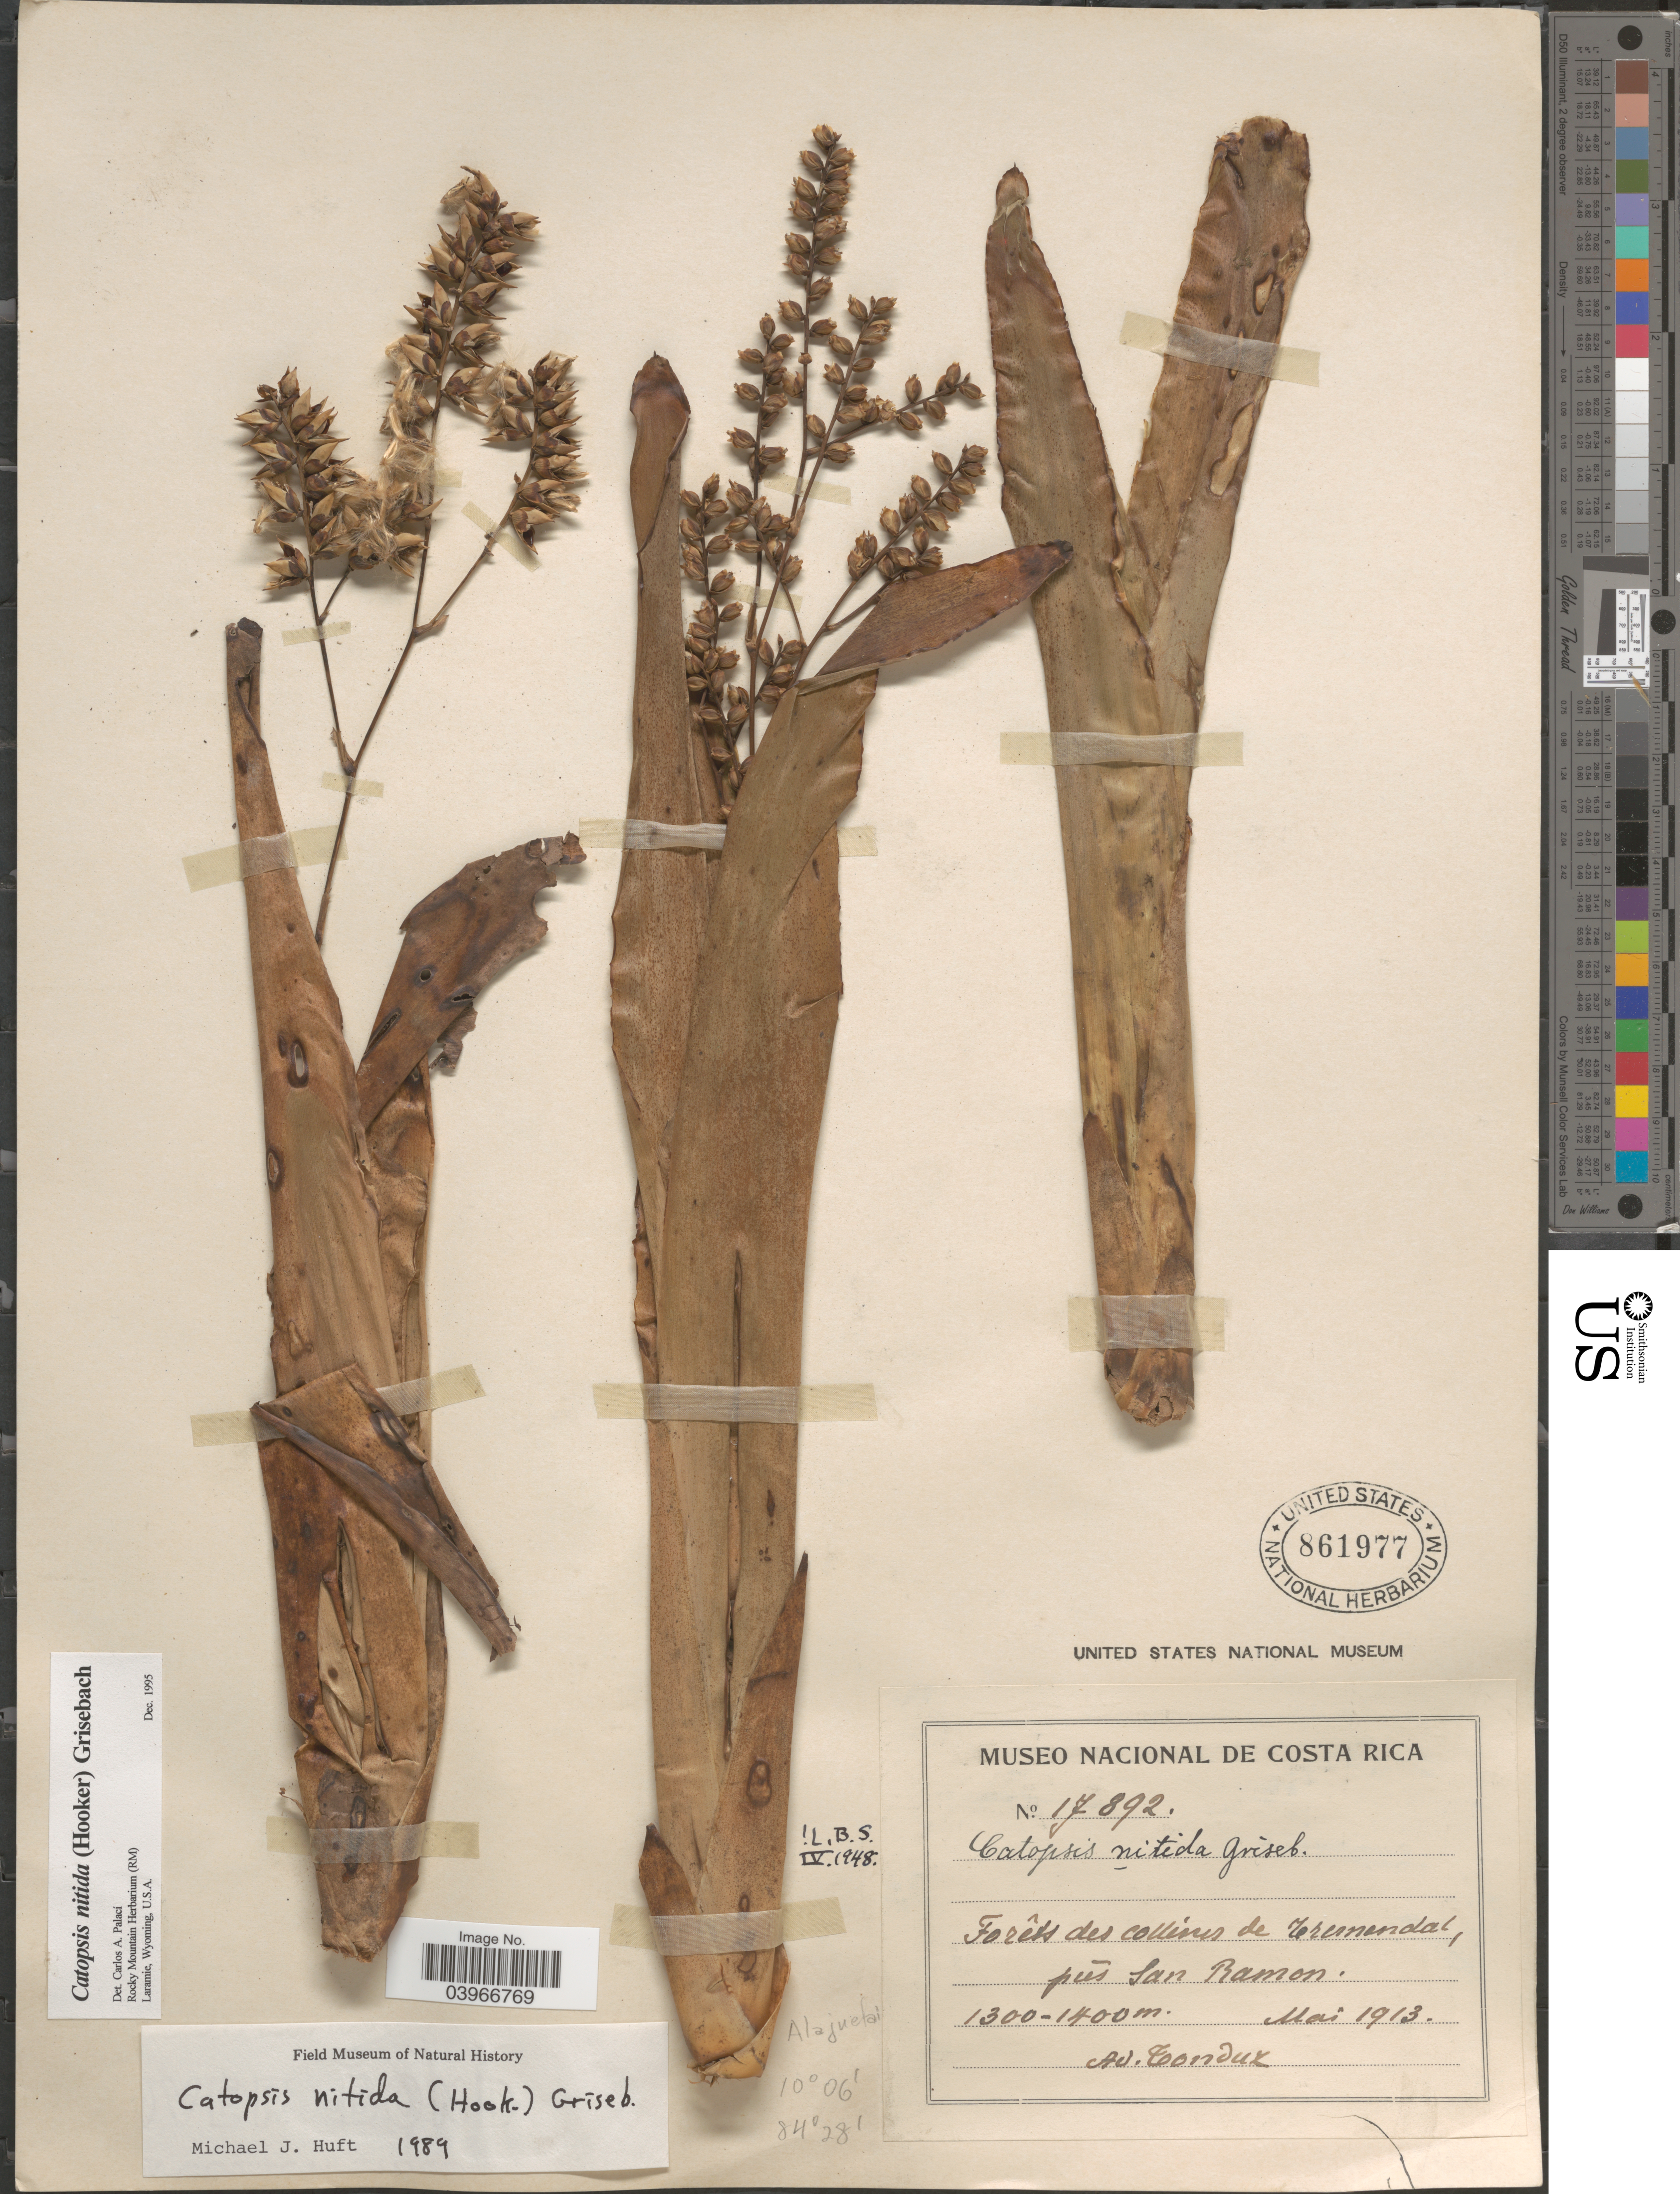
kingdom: Plantae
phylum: Tracheophyta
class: Liliopsida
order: Poales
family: Bromeliaceae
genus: Catopsis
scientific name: Catopsis nitida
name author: (Hook.) Griseb.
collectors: A. Tonduz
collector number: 17892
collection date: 1913-05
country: Costa Rica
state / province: Alajuela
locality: Forêts des collines de Tremedal, prés San Ramon.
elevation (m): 1300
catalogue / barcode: US 861977